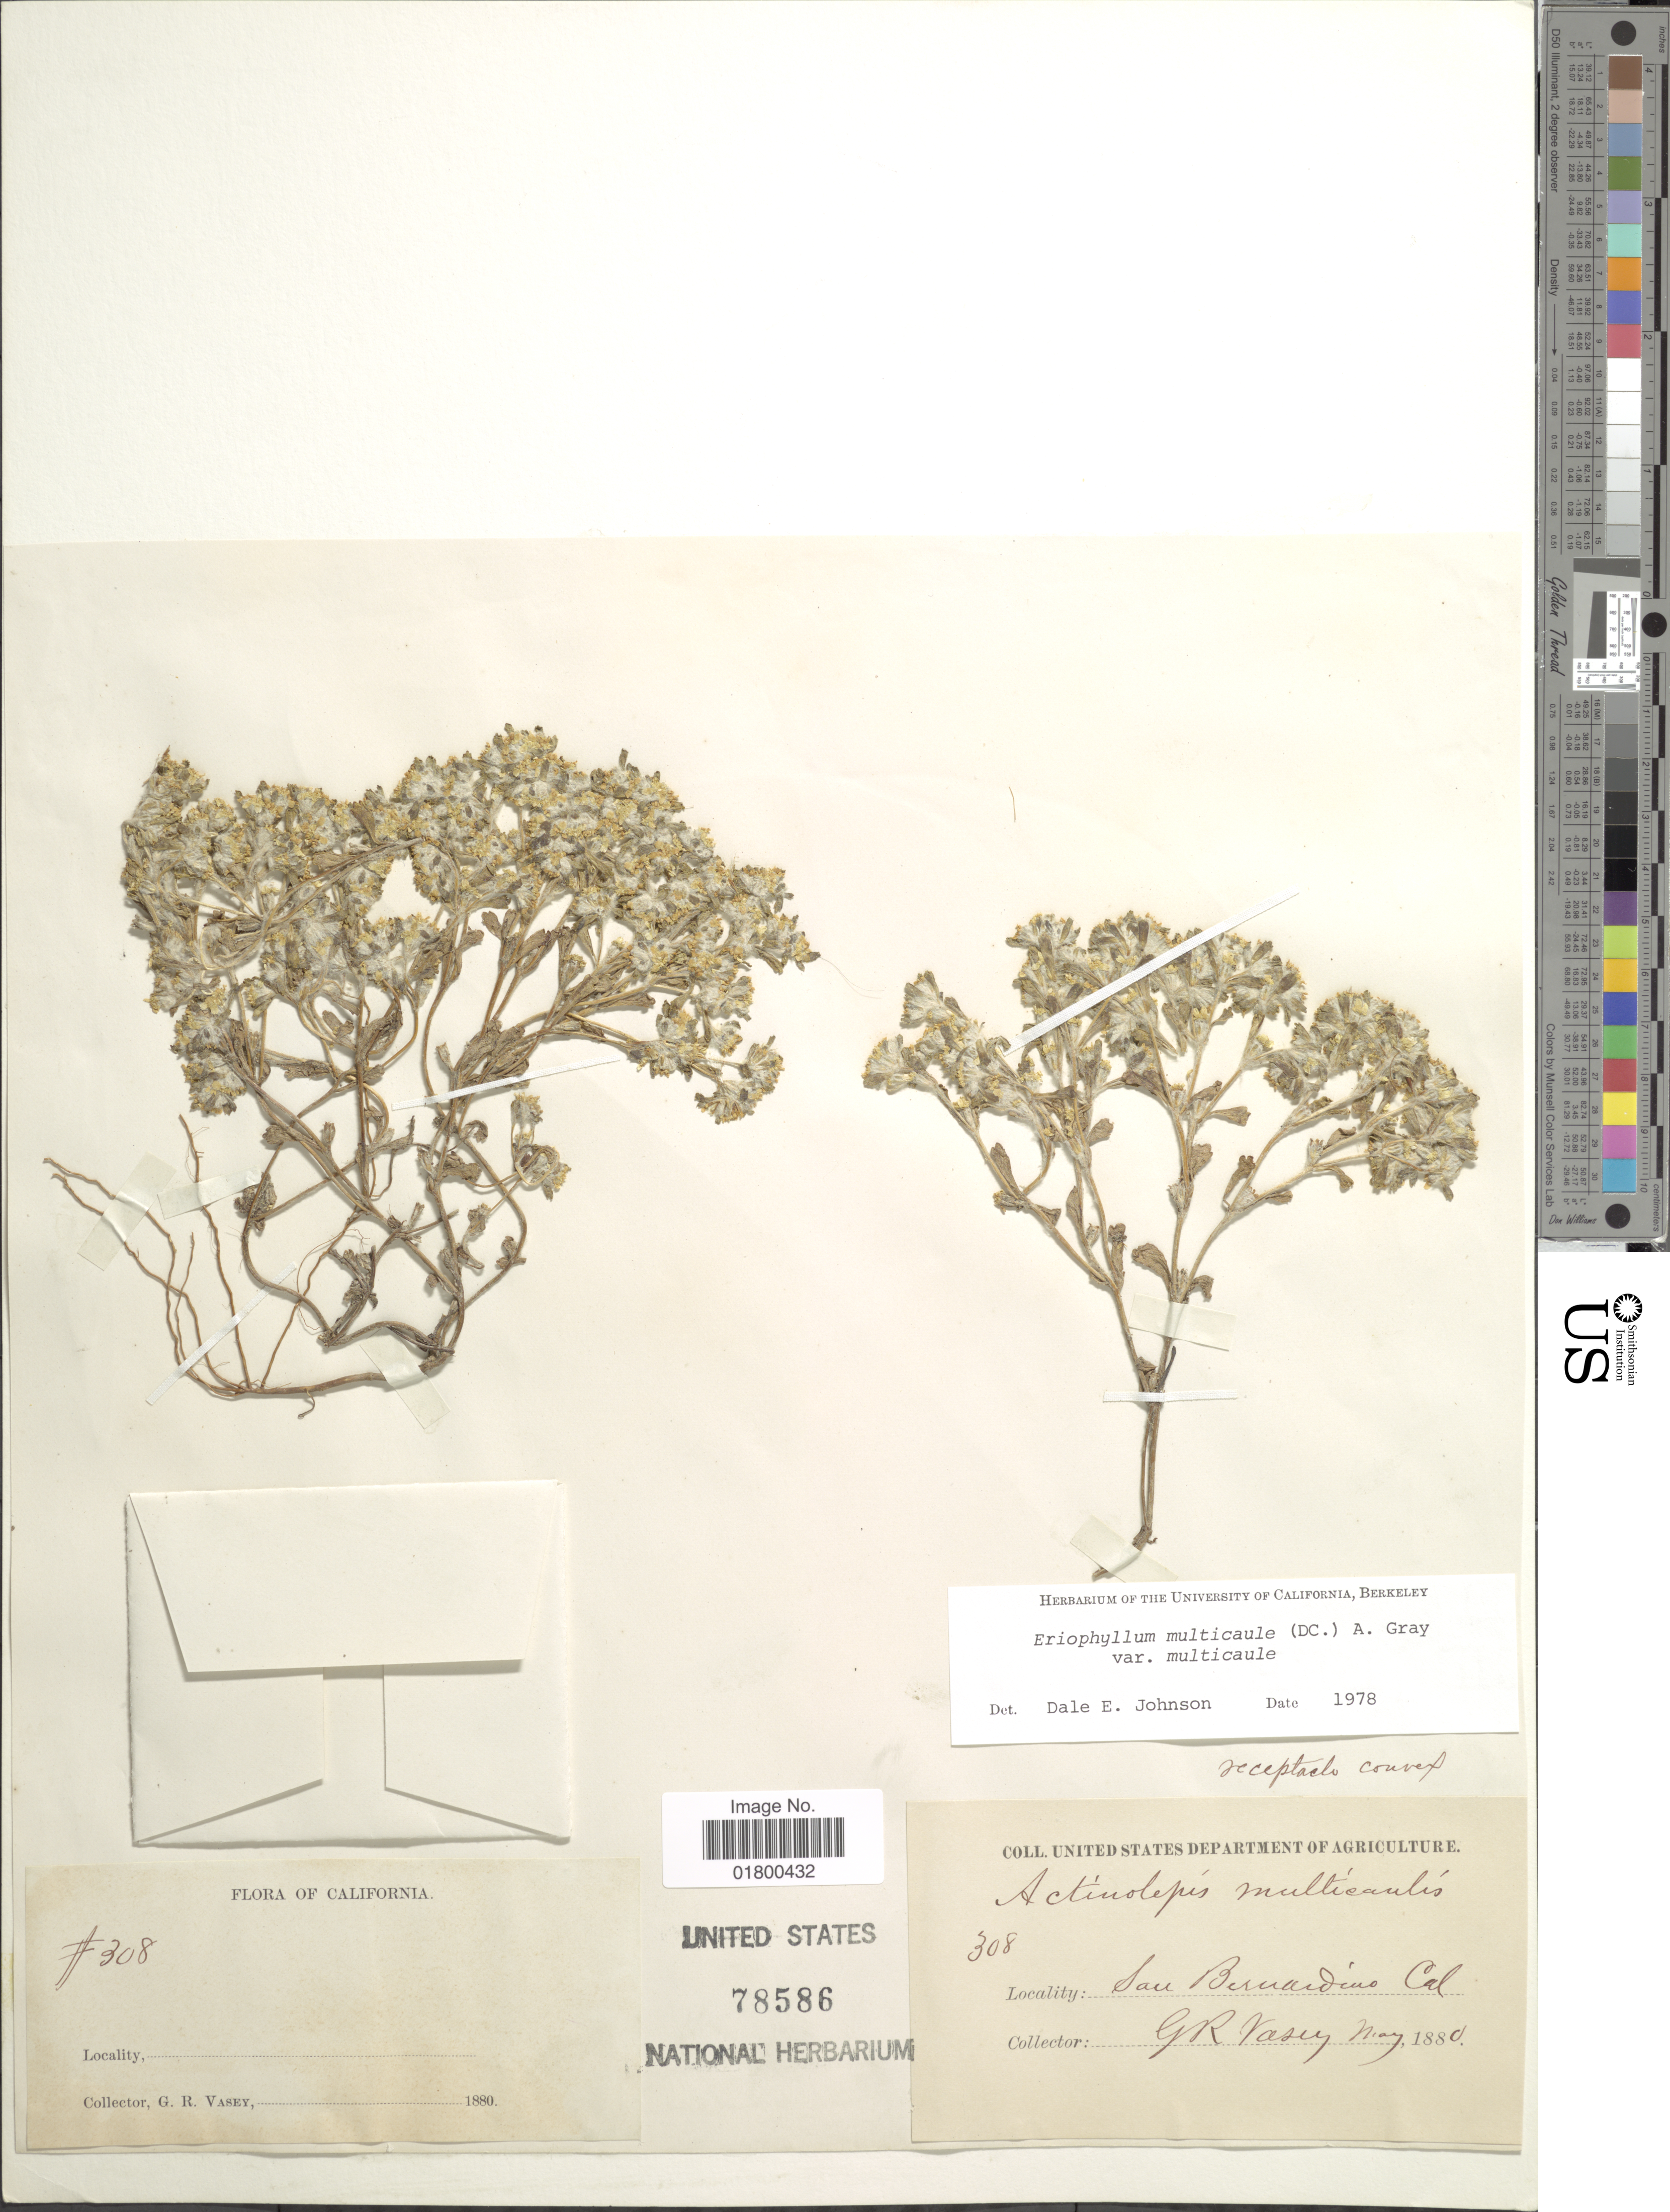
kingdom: Plantae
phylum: Tracheophyta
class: Magnoliopsida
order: Asterales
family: Asteraceae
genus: Eriophyllum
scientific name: Eriophyllum multicaule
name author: (DC.) A. Gray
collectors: G. R. Vasey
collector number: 308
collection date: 1880-05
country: United States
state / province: California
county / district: San Bernardino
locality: San Bernardino, Cal.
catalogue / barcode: US 78586